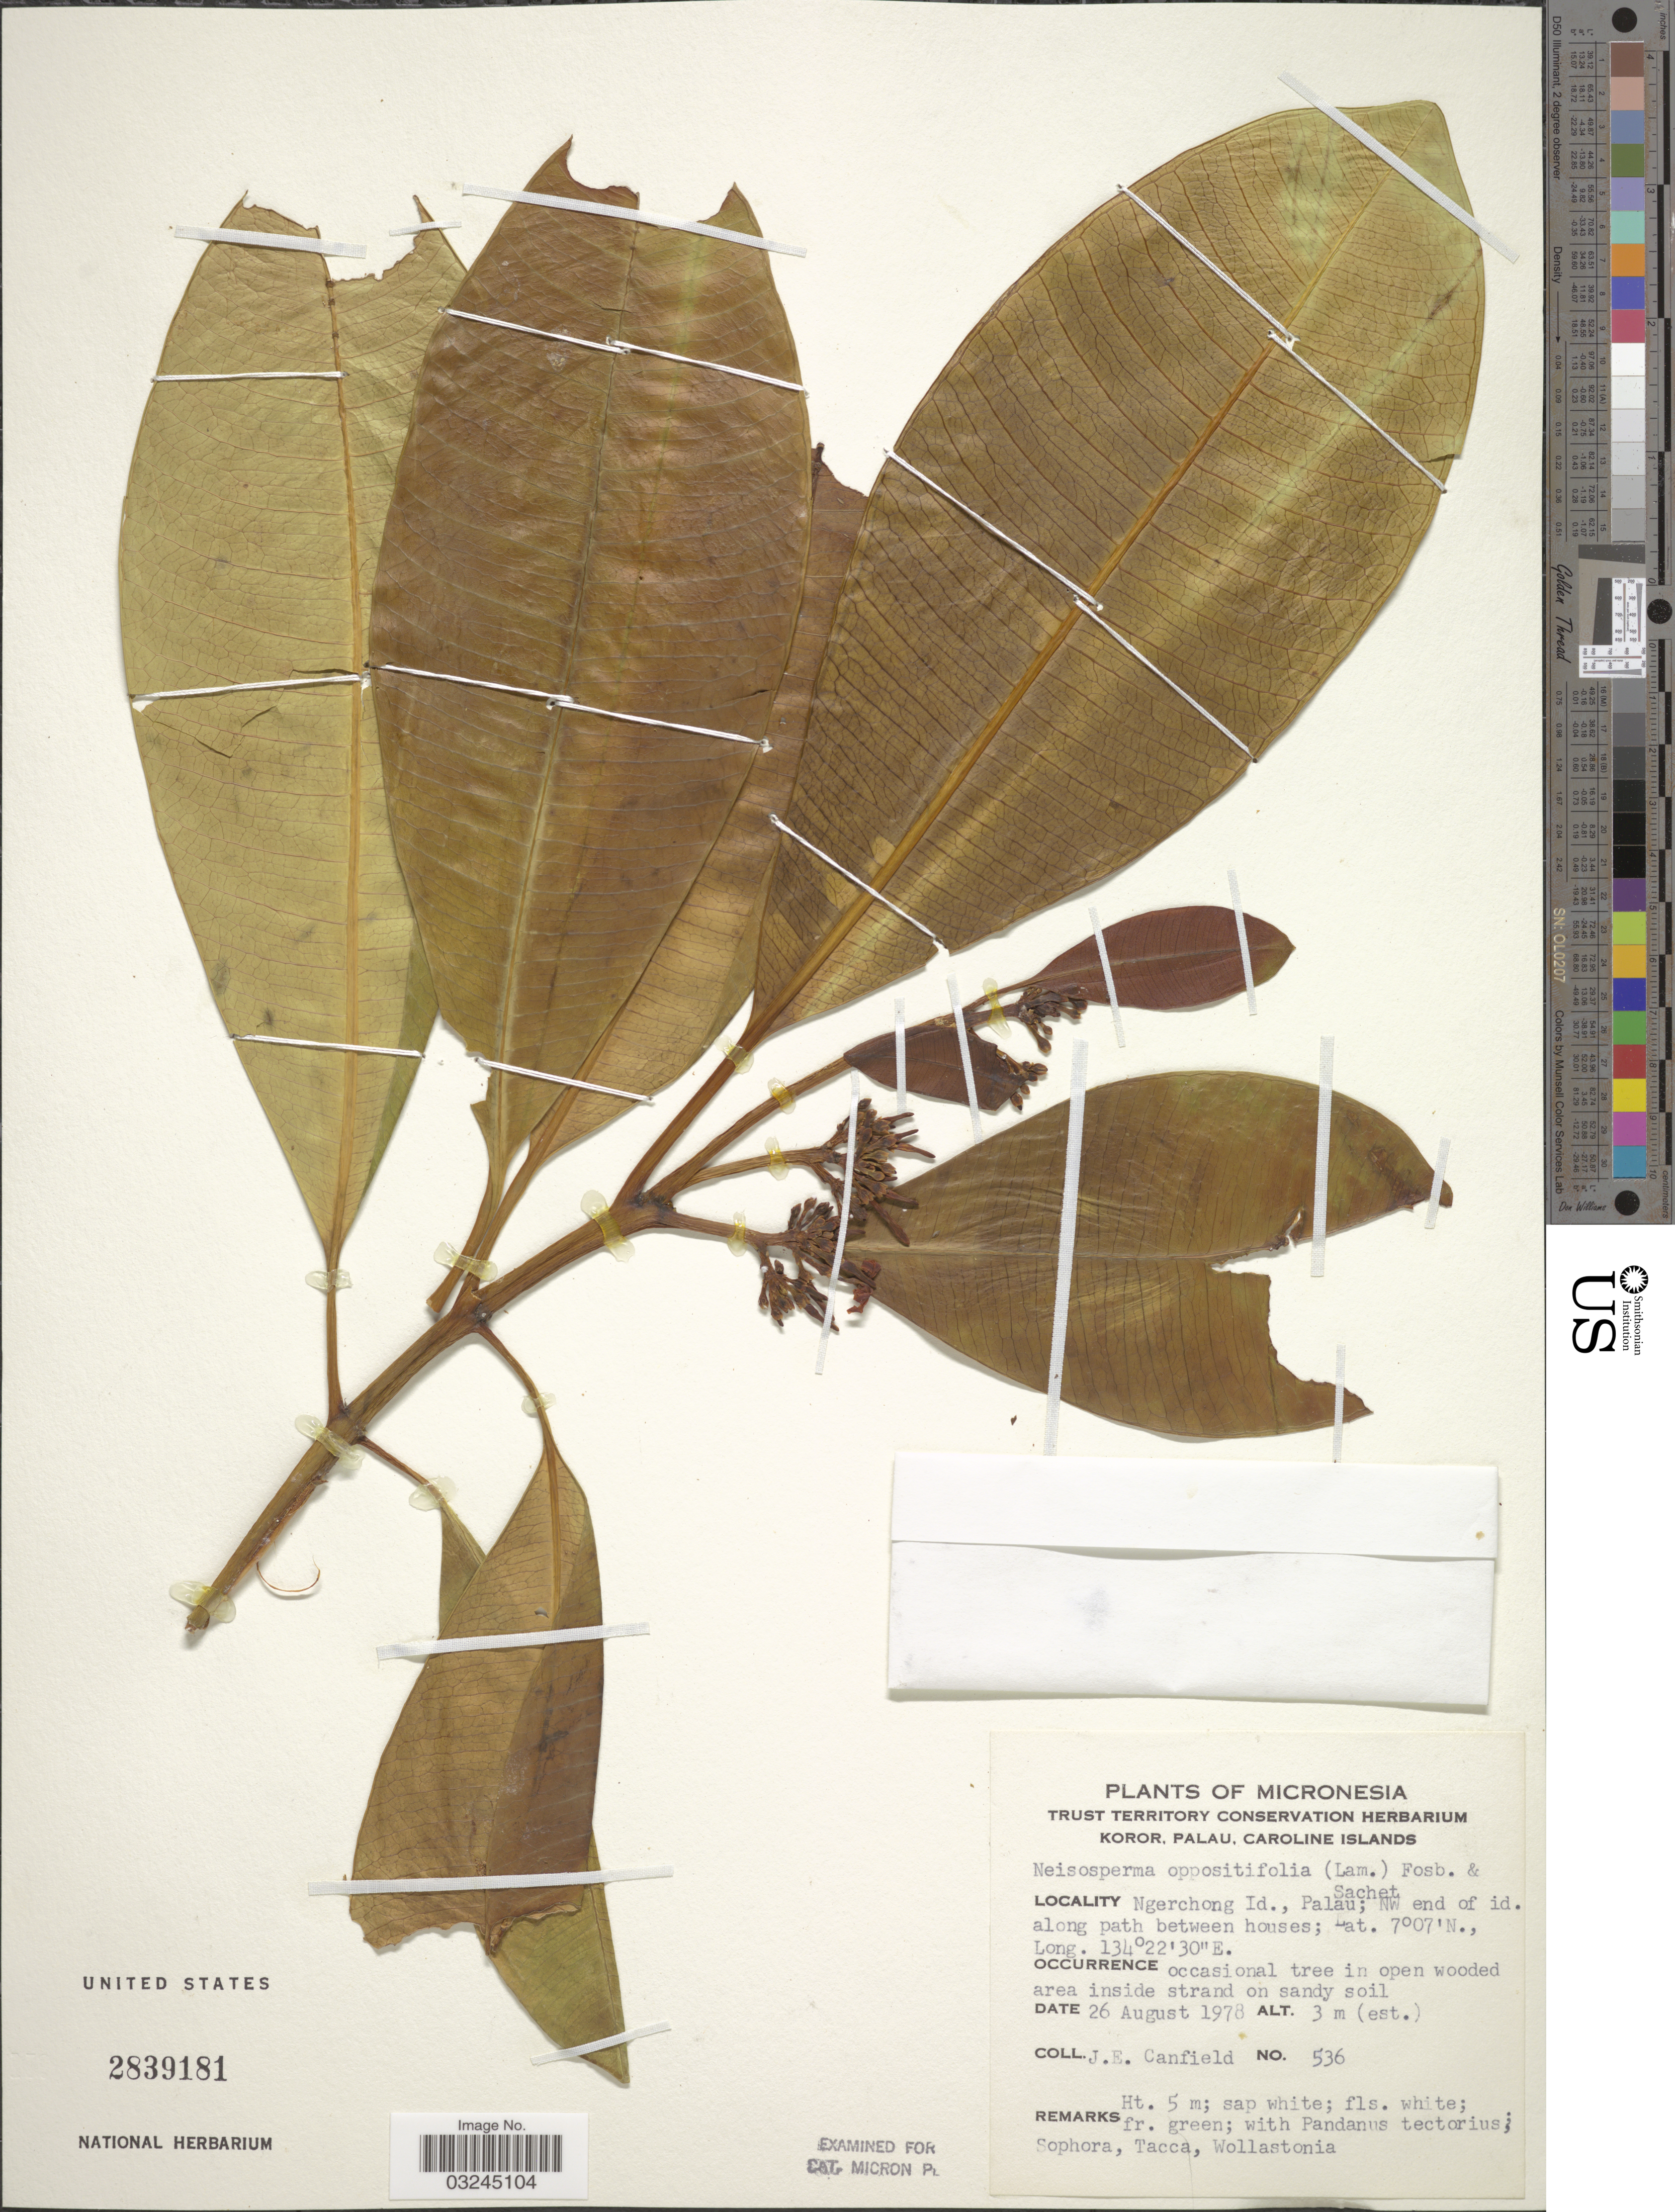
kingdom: Plantae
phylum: Tracheophyta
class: Magnoliopsida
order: Gentianales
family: Apocynaceae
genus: Ochrosia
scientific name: Ochrosia oppositifolia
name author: (Lam.) K. Schum.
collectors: J. E. Canfield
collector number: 536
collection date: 1978-08-26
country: Palau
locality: Micronesia. Ngerchong Id., Palau; NW end of id. along path between houses.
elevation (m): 3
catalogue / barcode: US 2839181